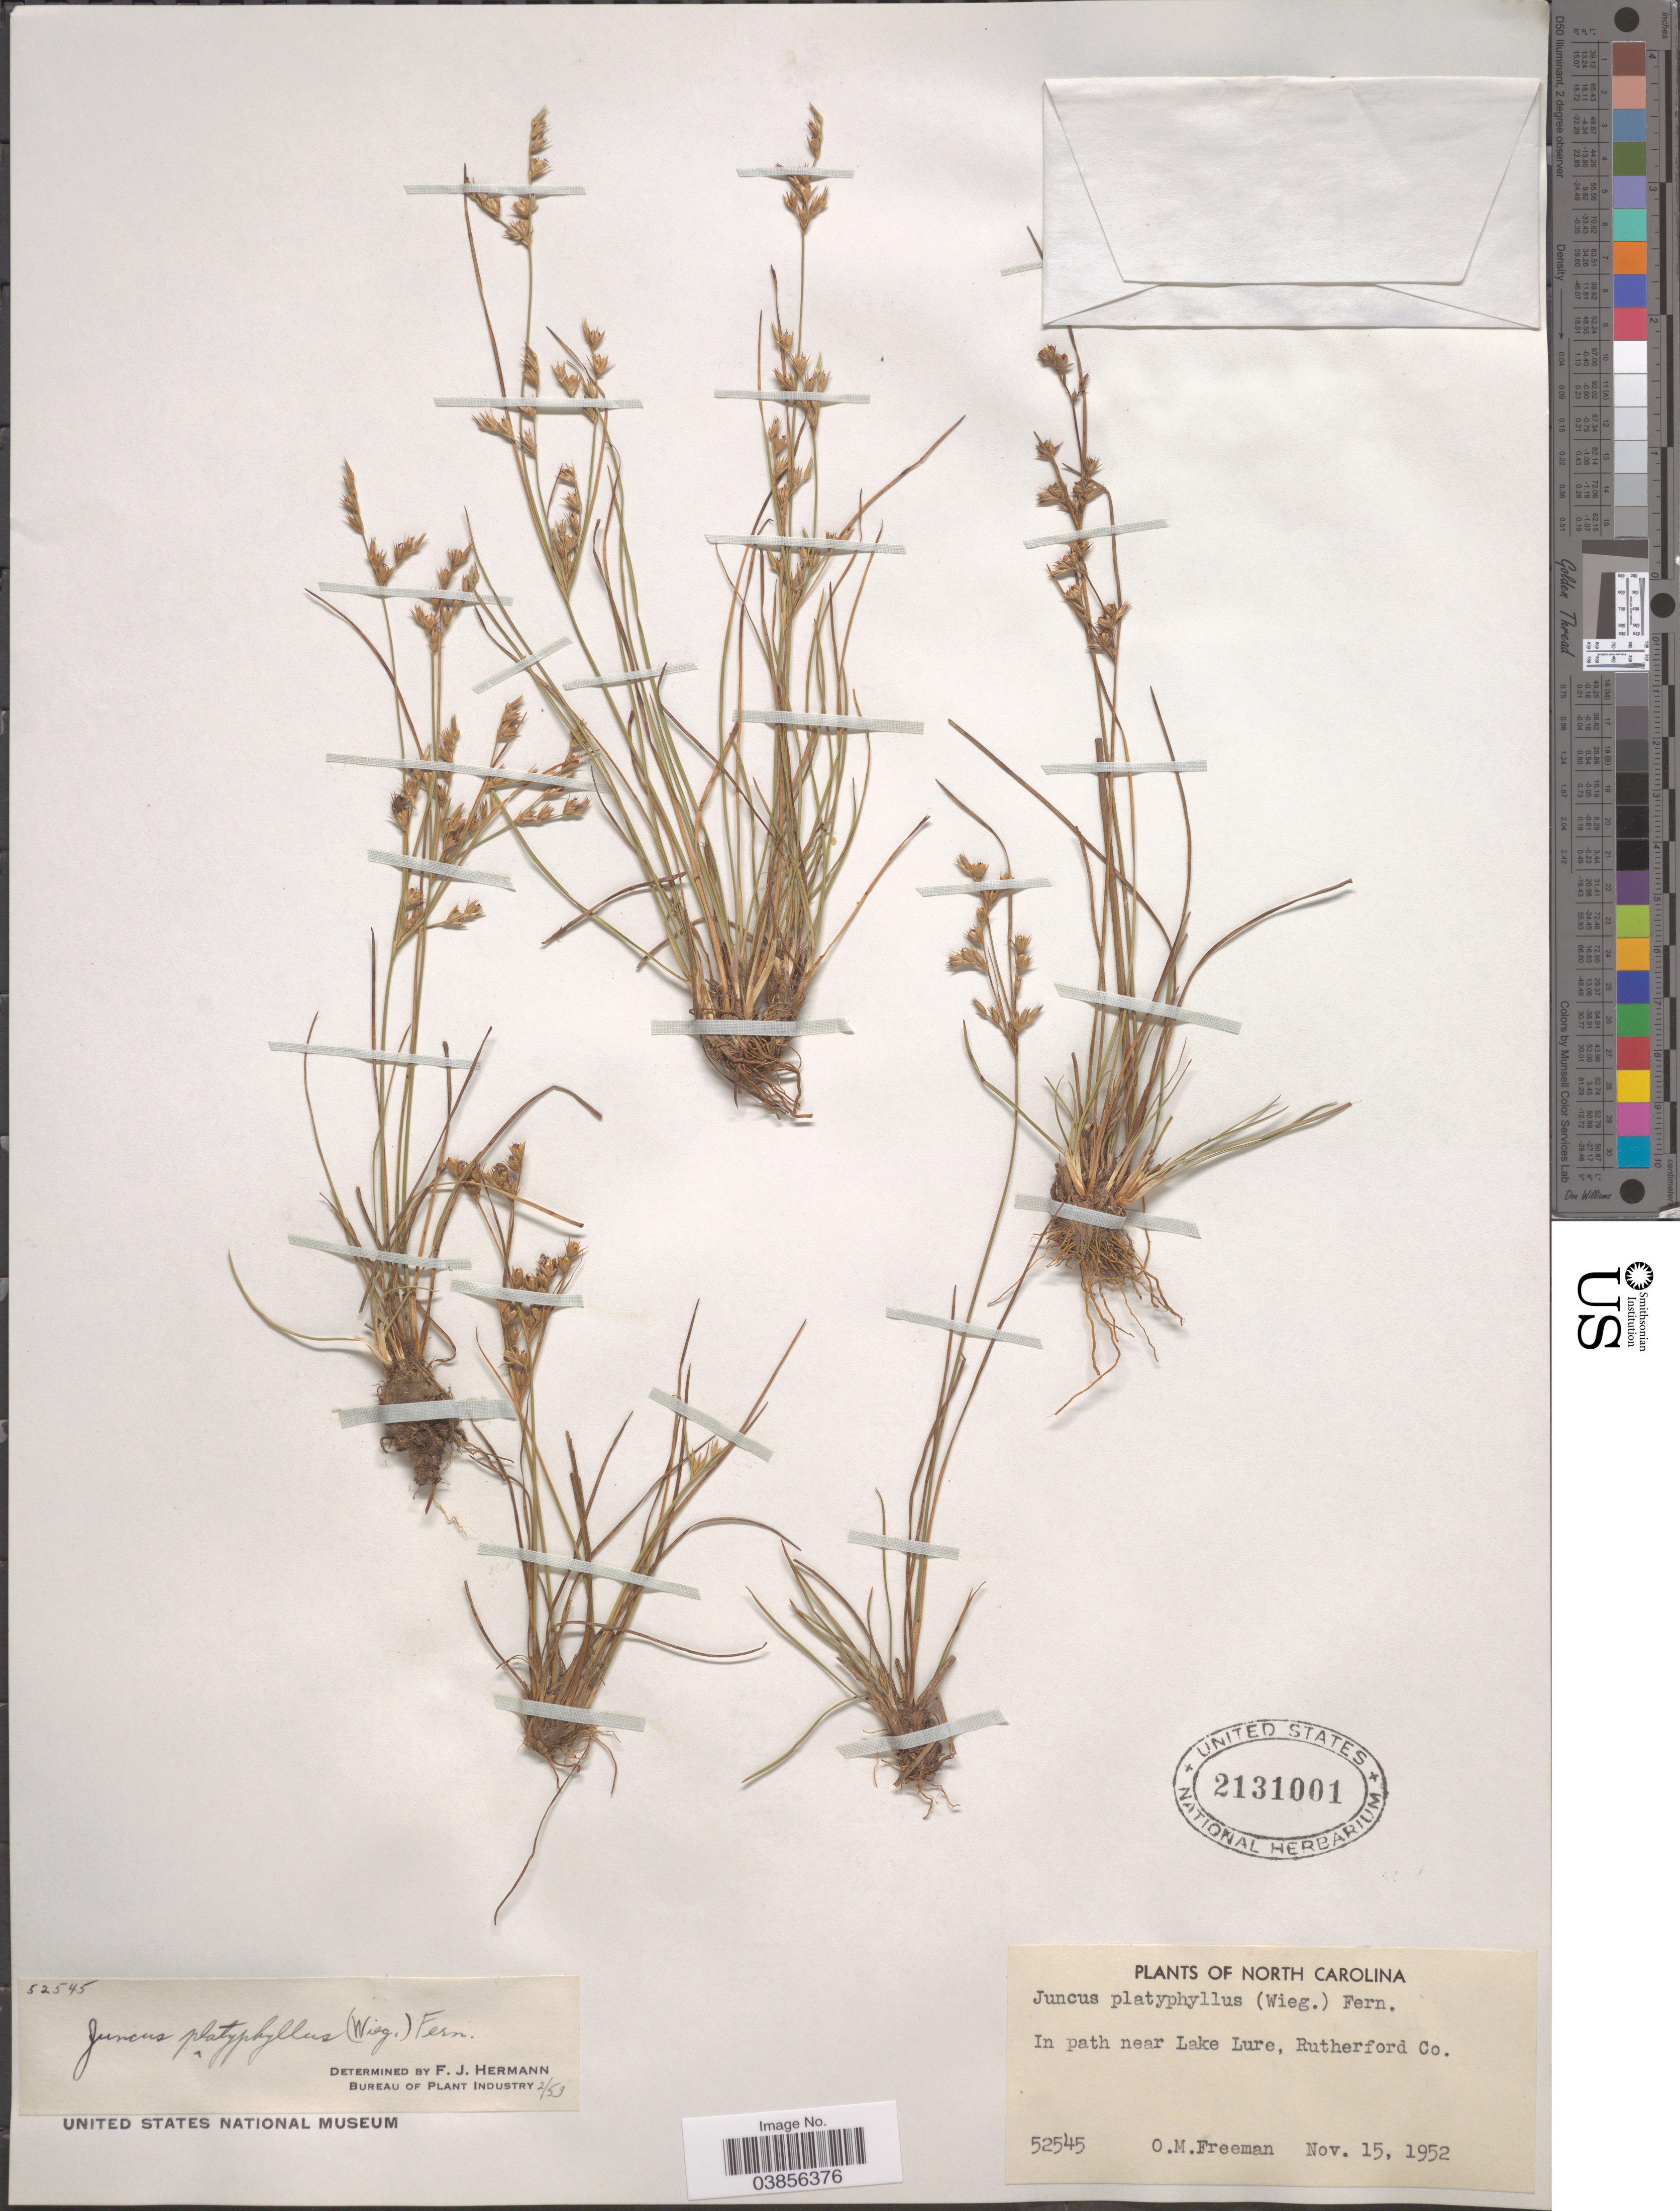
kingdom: Plantae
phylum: Tracheophyta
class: Liliopsida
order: Poales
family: Juncaceae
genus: Juncus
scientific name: Juncus platyphyllus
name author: (Wiegand) Fernald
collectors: O. Freeman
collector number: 52545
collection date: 1952-11-15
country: United States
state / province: North Carolina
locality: Near Lake Lure, Rutherford Co.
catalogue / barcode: US 2131001